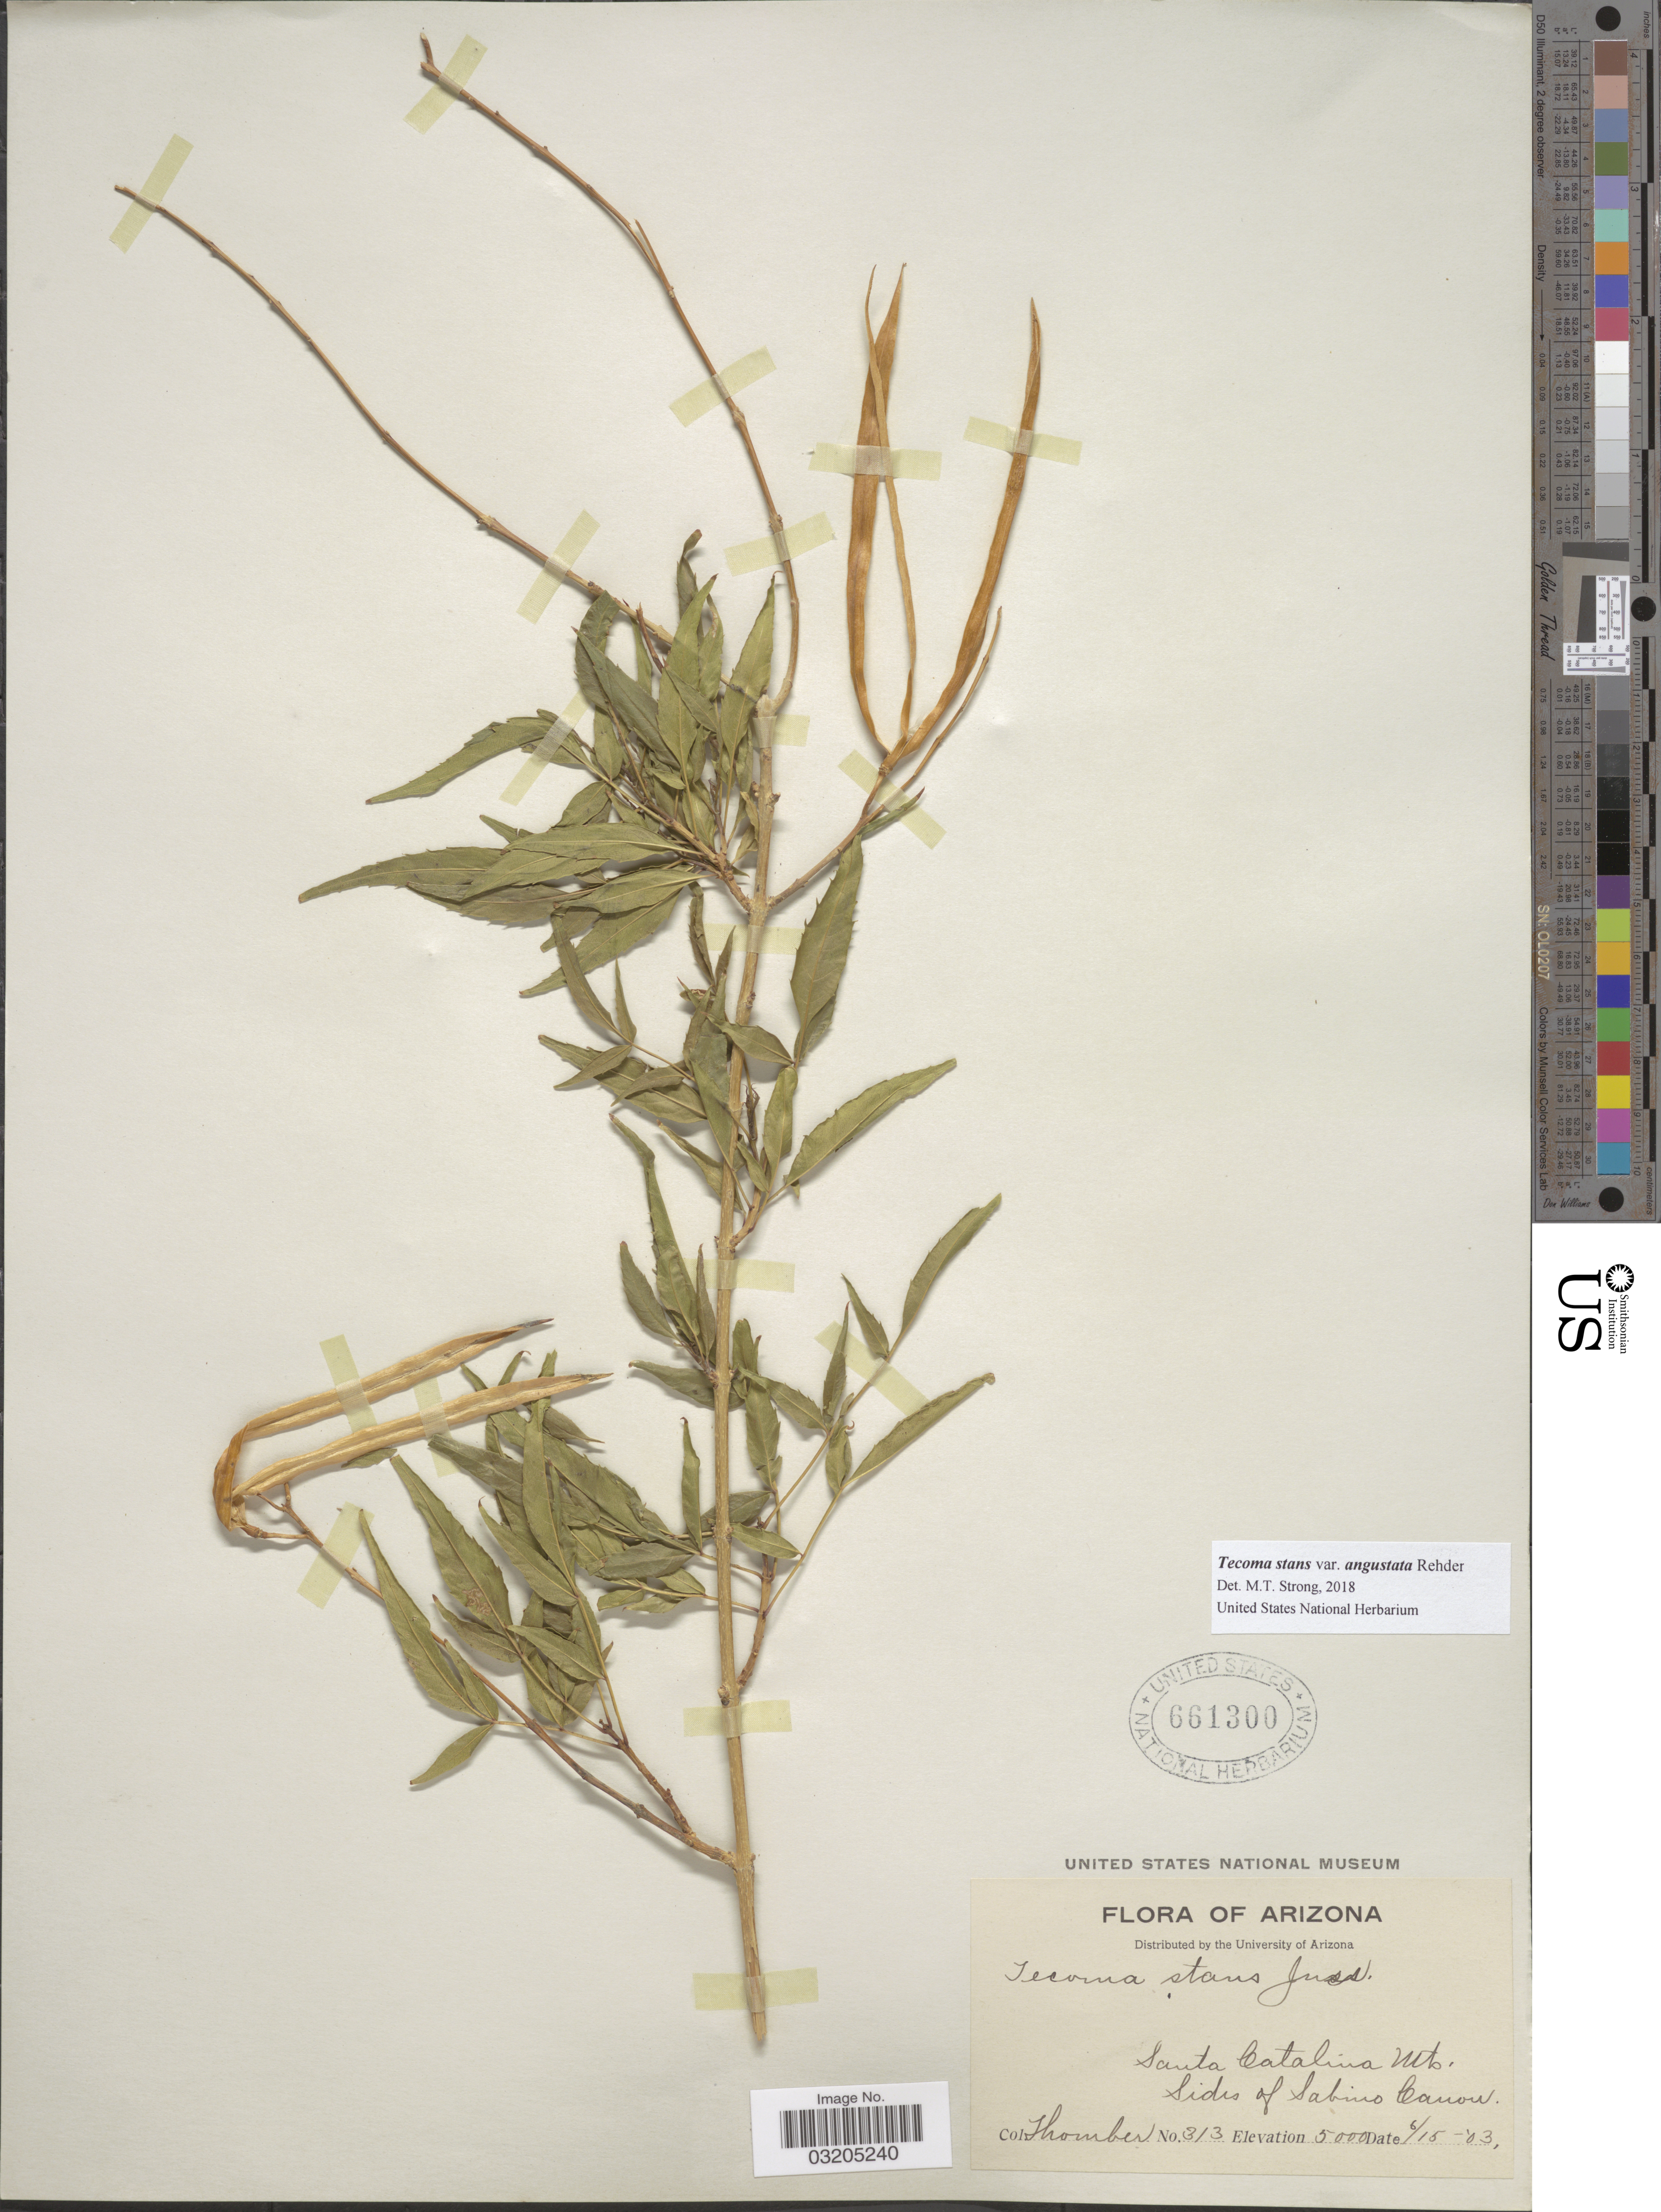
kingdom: Plantae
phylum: Tracheophyta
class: Magnoliopsida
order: Lamiales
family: Bignoniaceae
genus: Tecoma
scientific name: Tecoma stans var. angustata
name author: Rehder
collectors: J. Thornber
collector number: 313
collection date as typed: Transcribed d/m/y: 15/6/3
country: United States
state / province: Arizona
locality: Santa Catalina Mts., Sides of Sabino Canon.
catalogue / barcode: US 661300